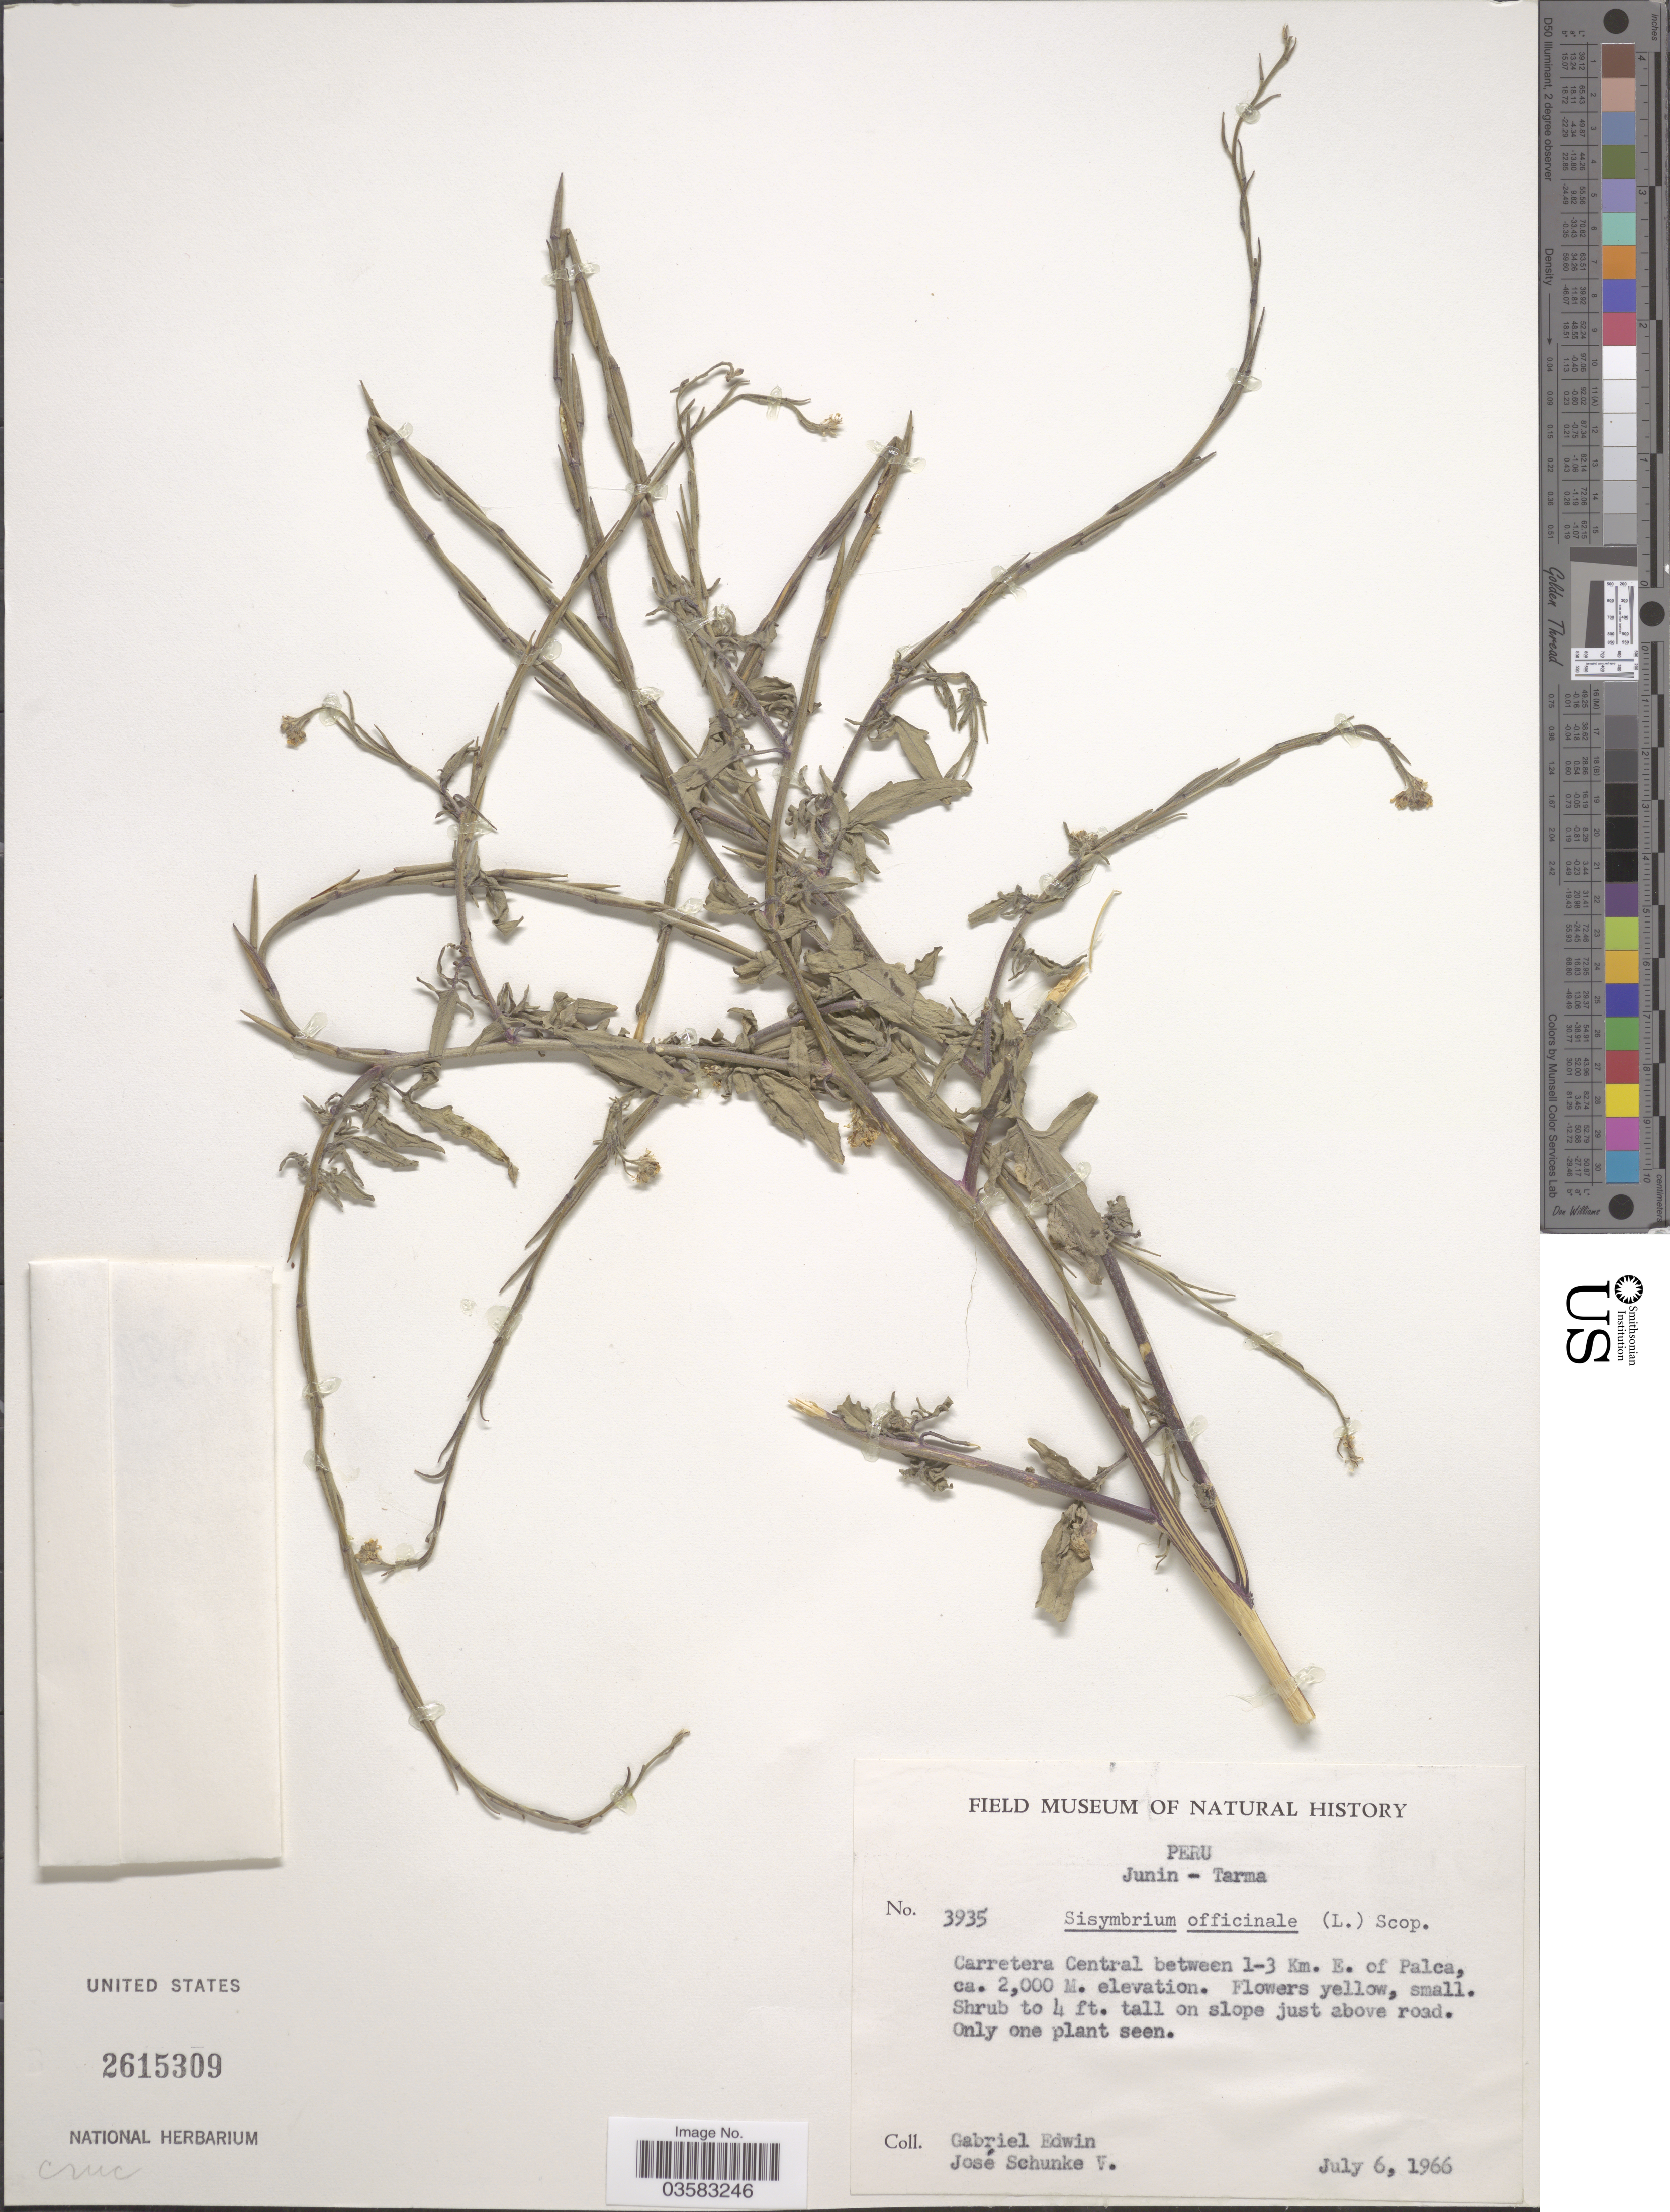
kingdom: Plantae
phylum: Tracheophyta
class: Magnoliopsida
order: Brassicales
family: Brassicaceae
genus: Sisymbrium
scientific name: Sisymbrium officinale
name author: (L.) Scop.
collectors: G. Edwin & J. Schunke Vigo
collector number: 3935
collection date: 1966-07-06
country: Peru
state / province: Junín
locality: Junin - Tarma. Carretera Central between 1-3 Km. E. of Palca.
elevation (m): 2000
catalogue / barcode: US 2615309